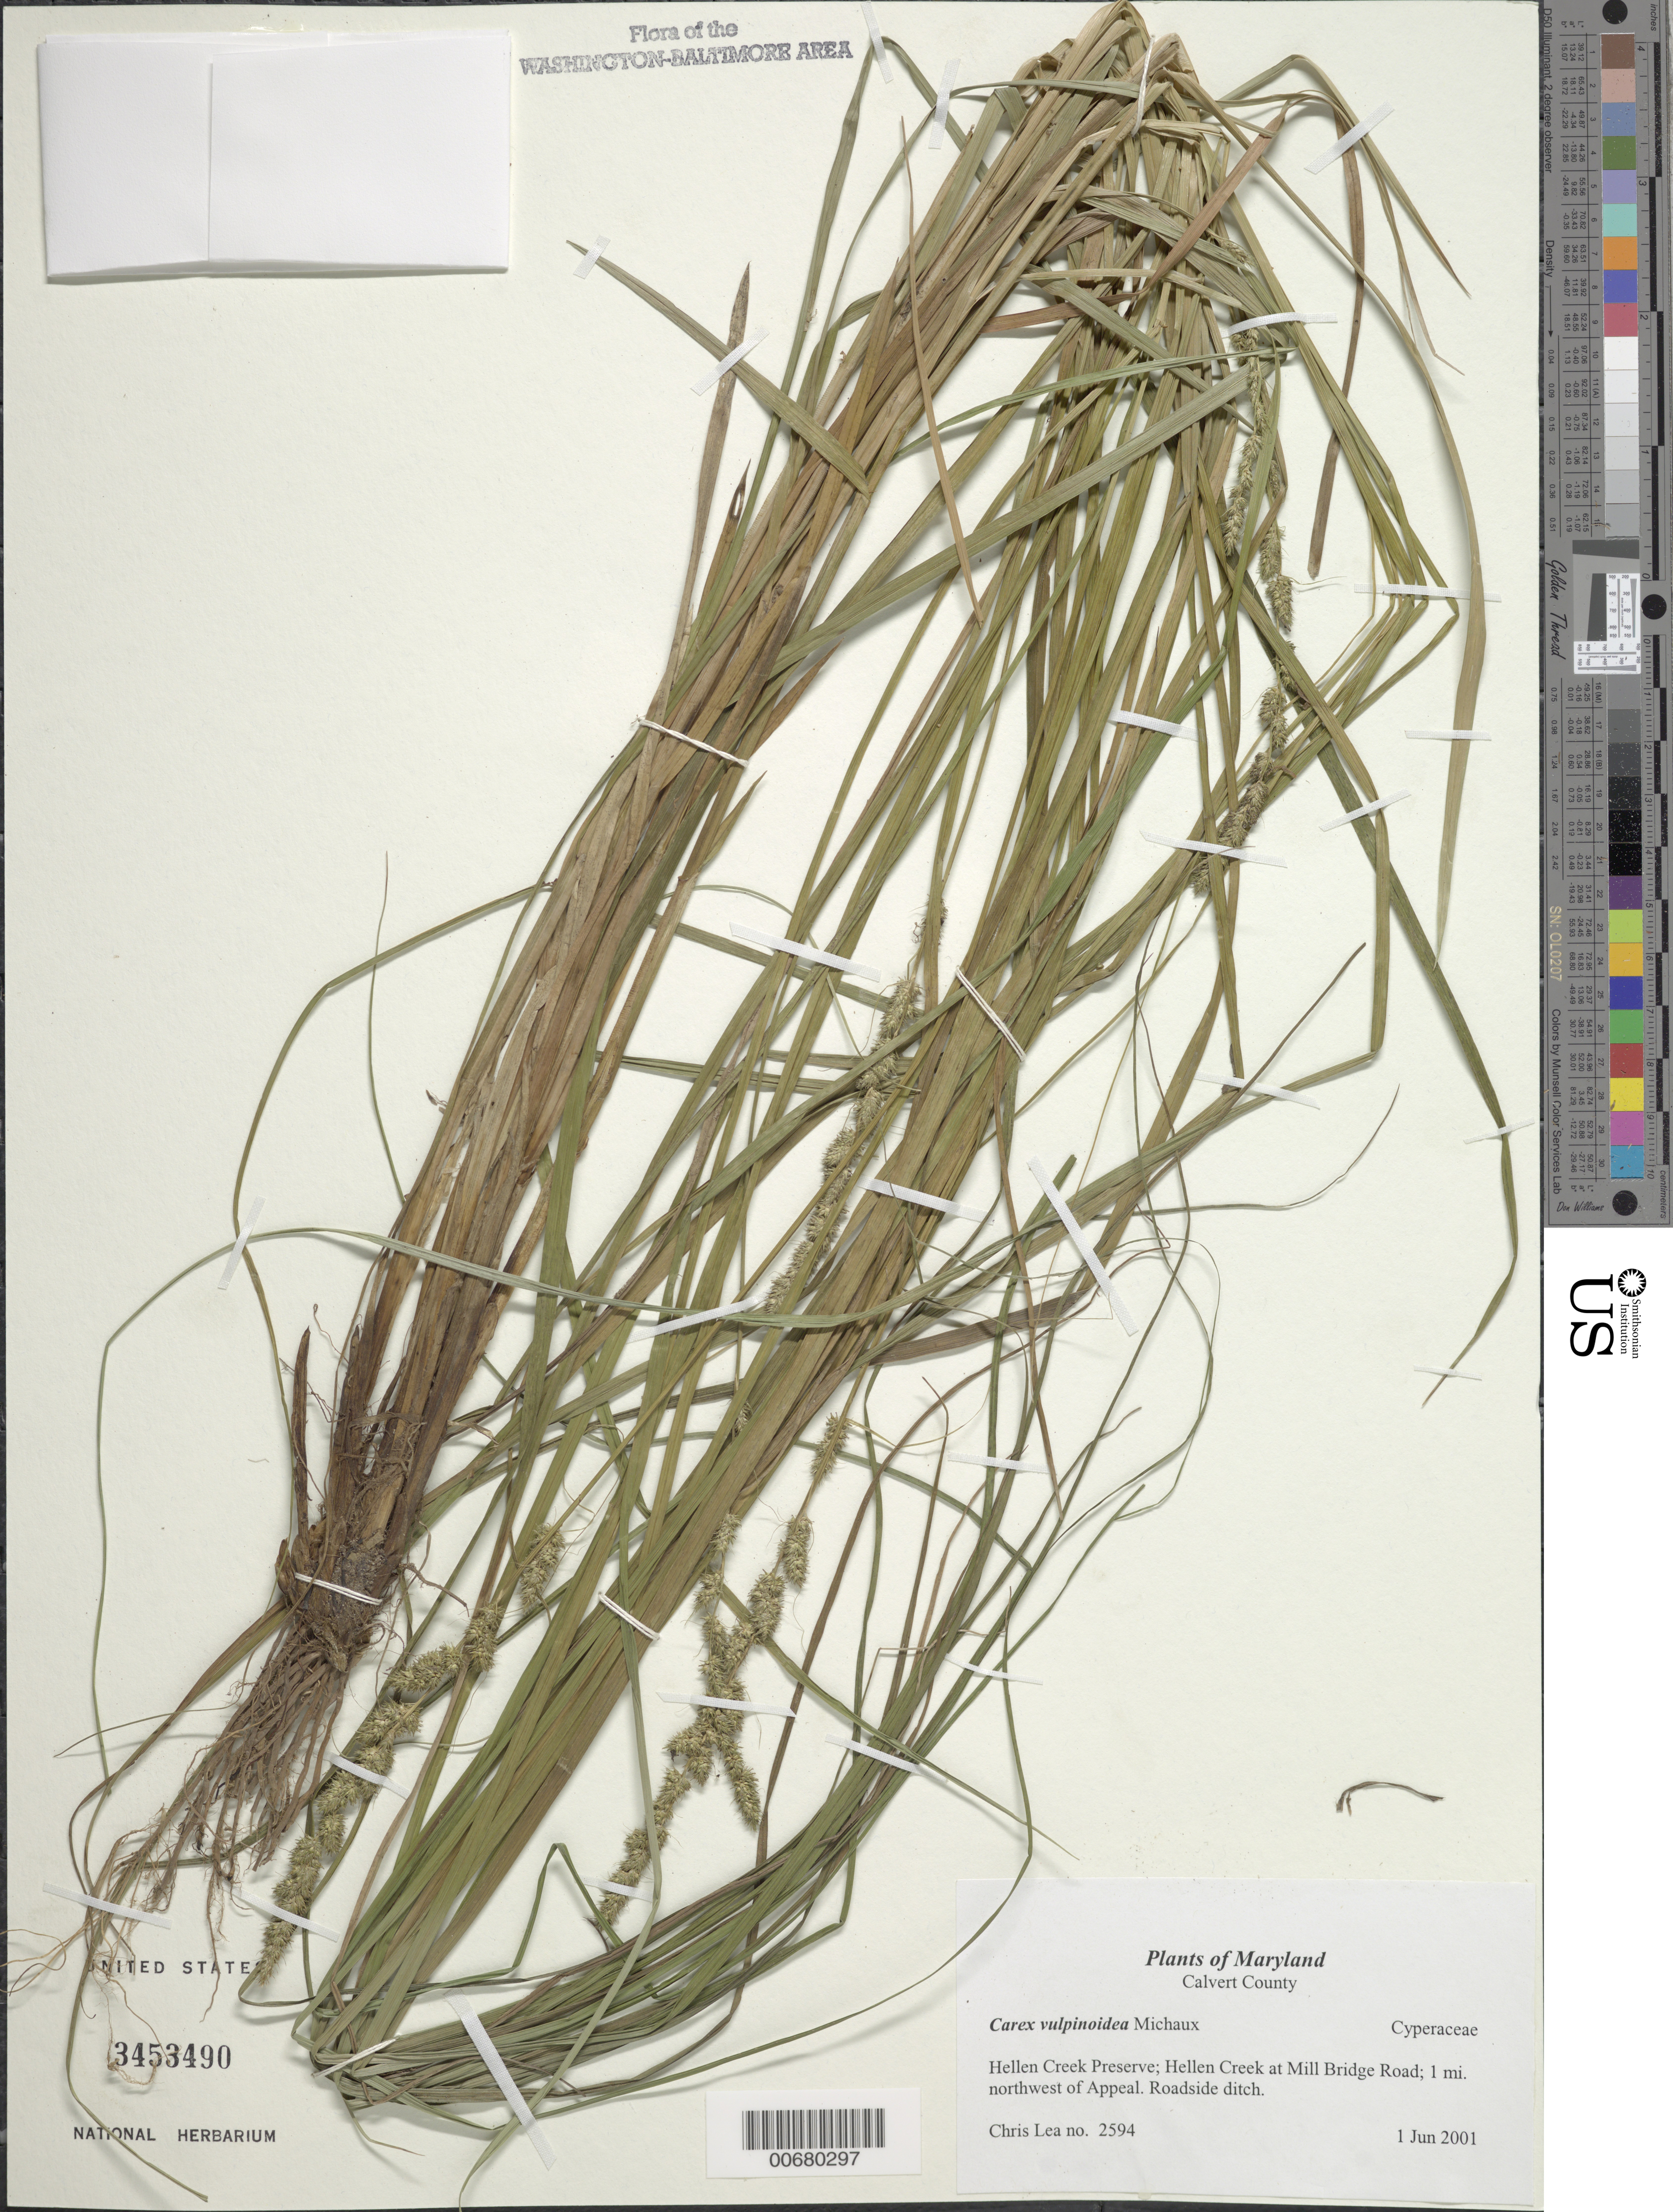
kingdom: Plantae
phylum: Tracheophyta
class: Liliopsida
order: Poales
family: Cyperaceae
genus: Carex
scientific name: Carex vulpinoidea Michx.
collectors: C. Lea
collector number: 2594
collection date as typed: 1 Jun 2001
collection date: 2001-06-01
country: United States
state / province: Maryland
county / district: Calvert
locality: Hellen Creek Preserve; Hellen Creek at Mill Bridge Road; 1 mi. northwest of Appeal.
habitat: Roadside ditch.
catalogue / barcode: US 3453490